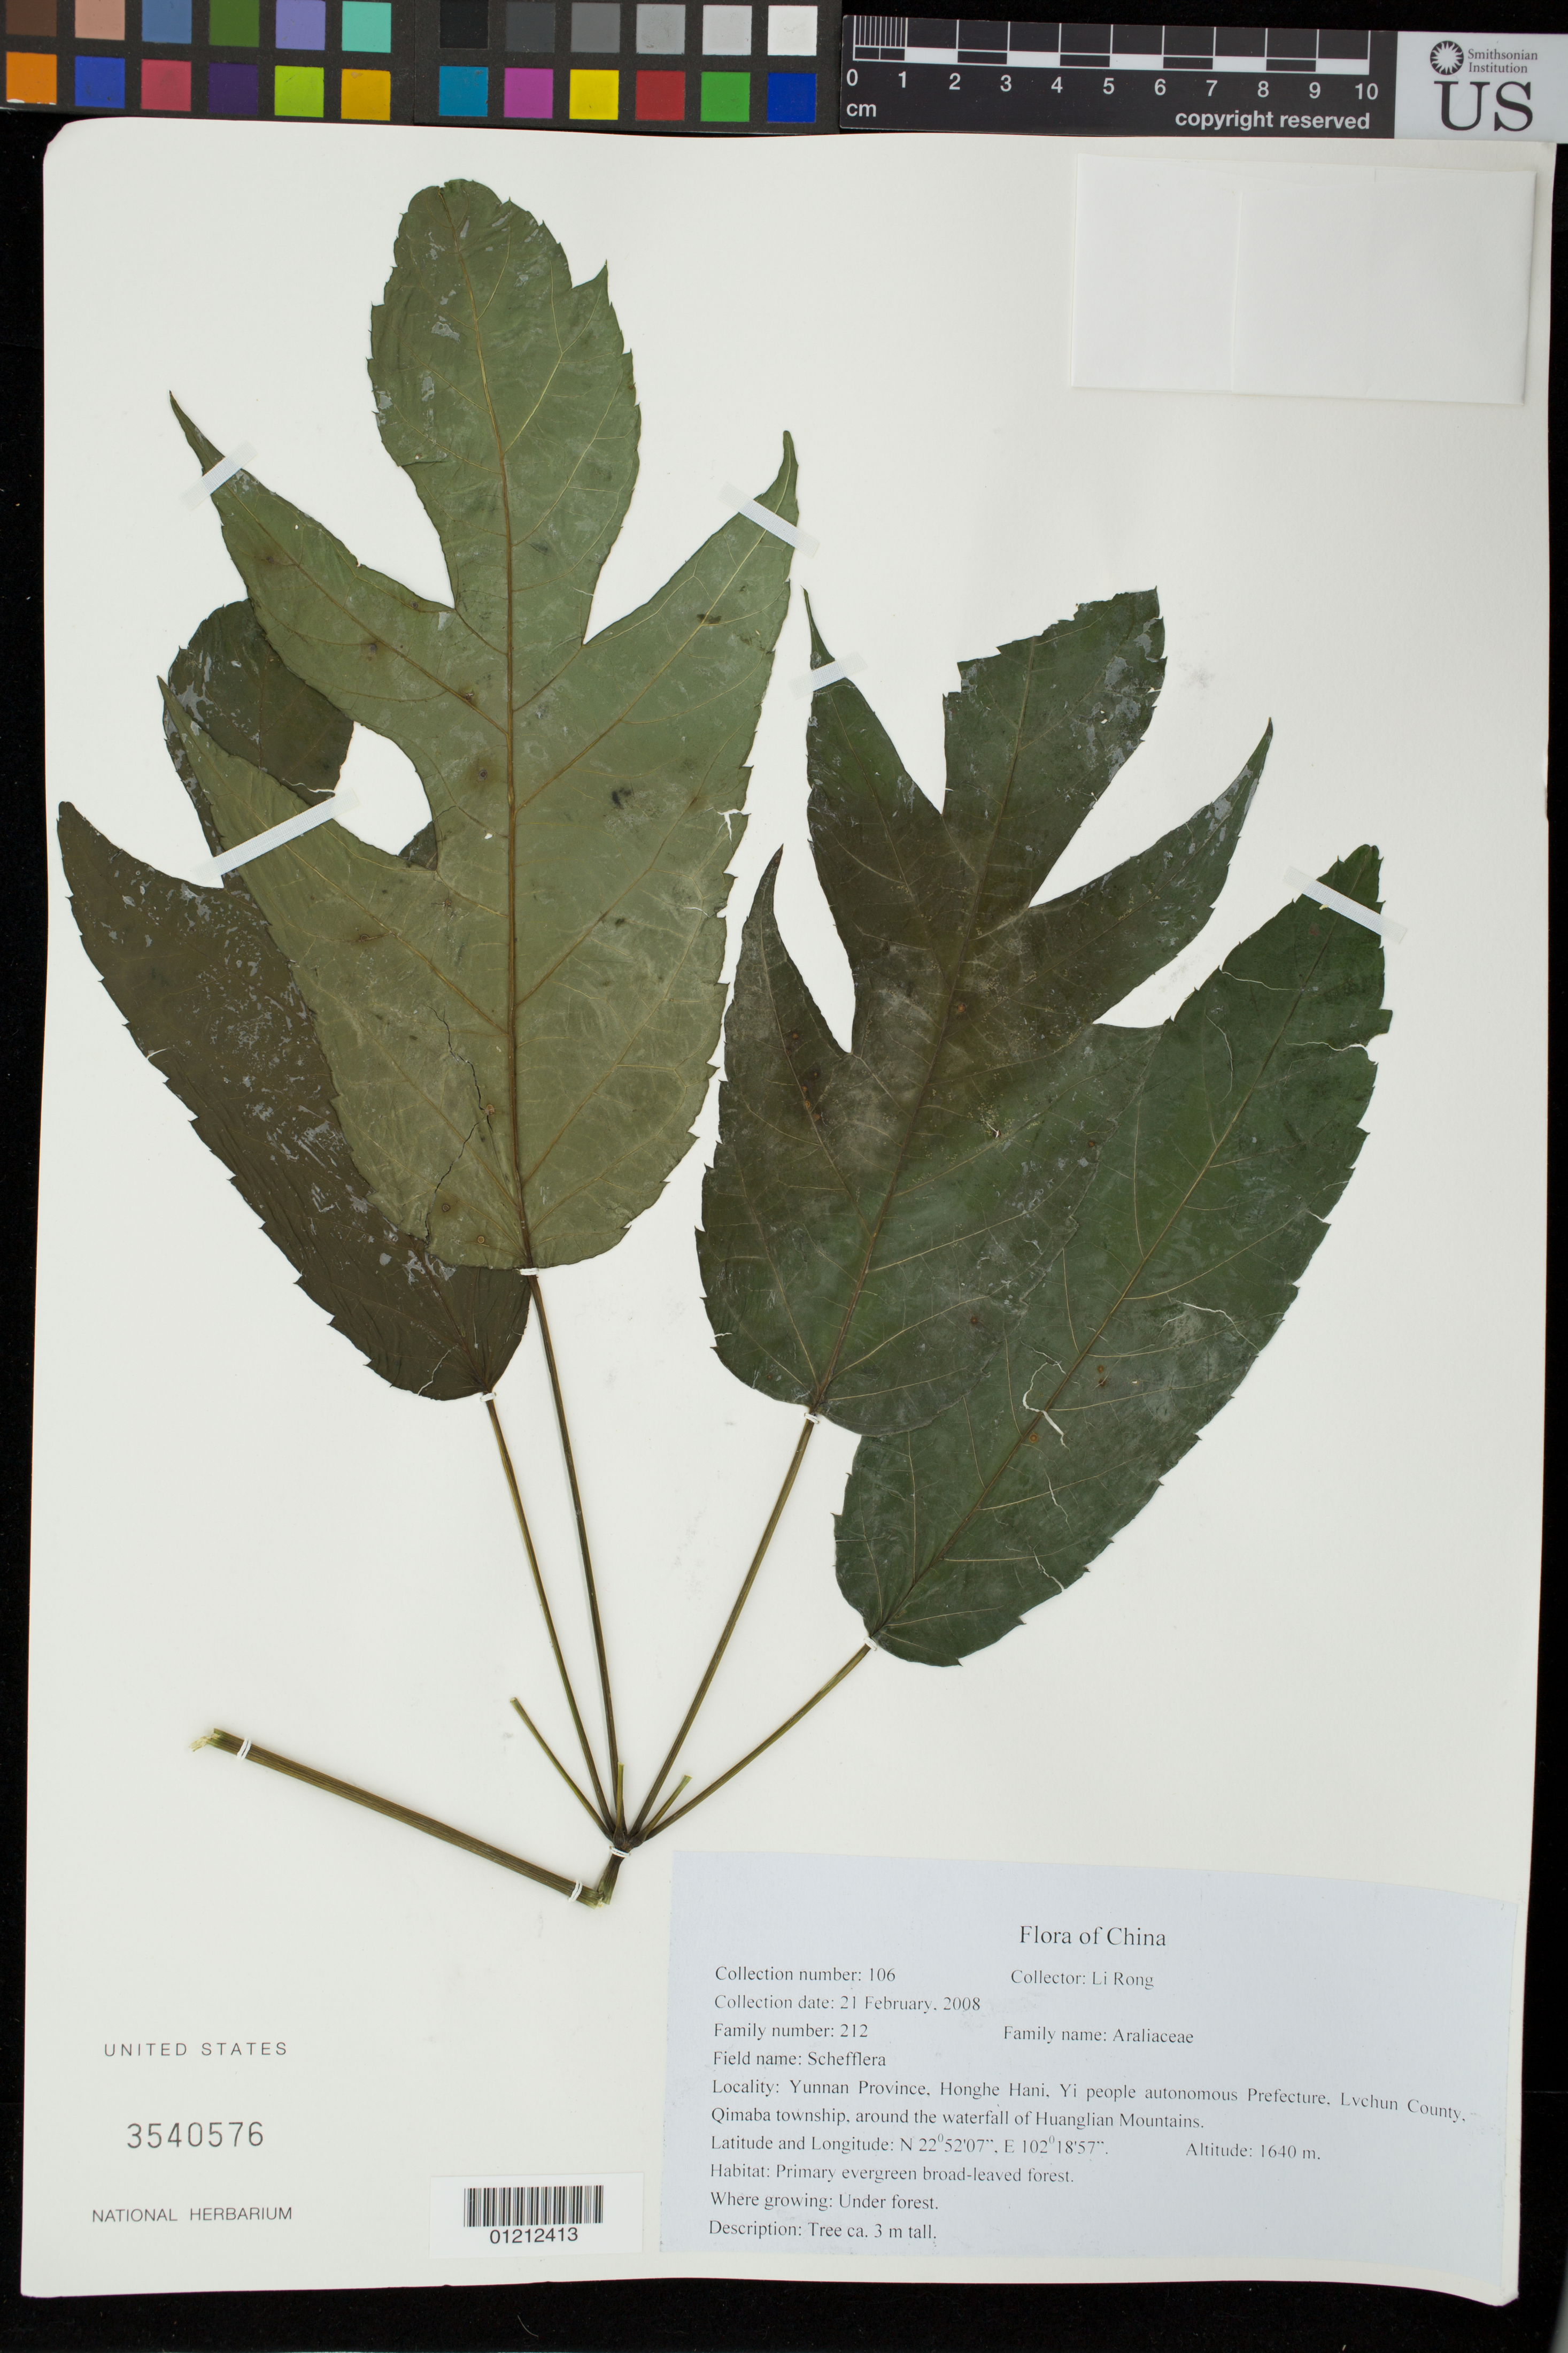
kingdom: Plantae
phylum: Tracheophyta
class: Magnoliopsida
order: Apiales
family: Araliaceae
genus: Schefflera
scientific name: Schefflera sp.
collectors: R. Li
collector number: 106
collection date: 2008-02-21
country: China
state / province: Yunnan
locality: Honghe Hani, Yi people autonomous Prefecture,Lvchun County, Qimaba township, around the waterfall of Huanglian Mountains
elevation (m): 1640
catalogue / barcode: US 3540576